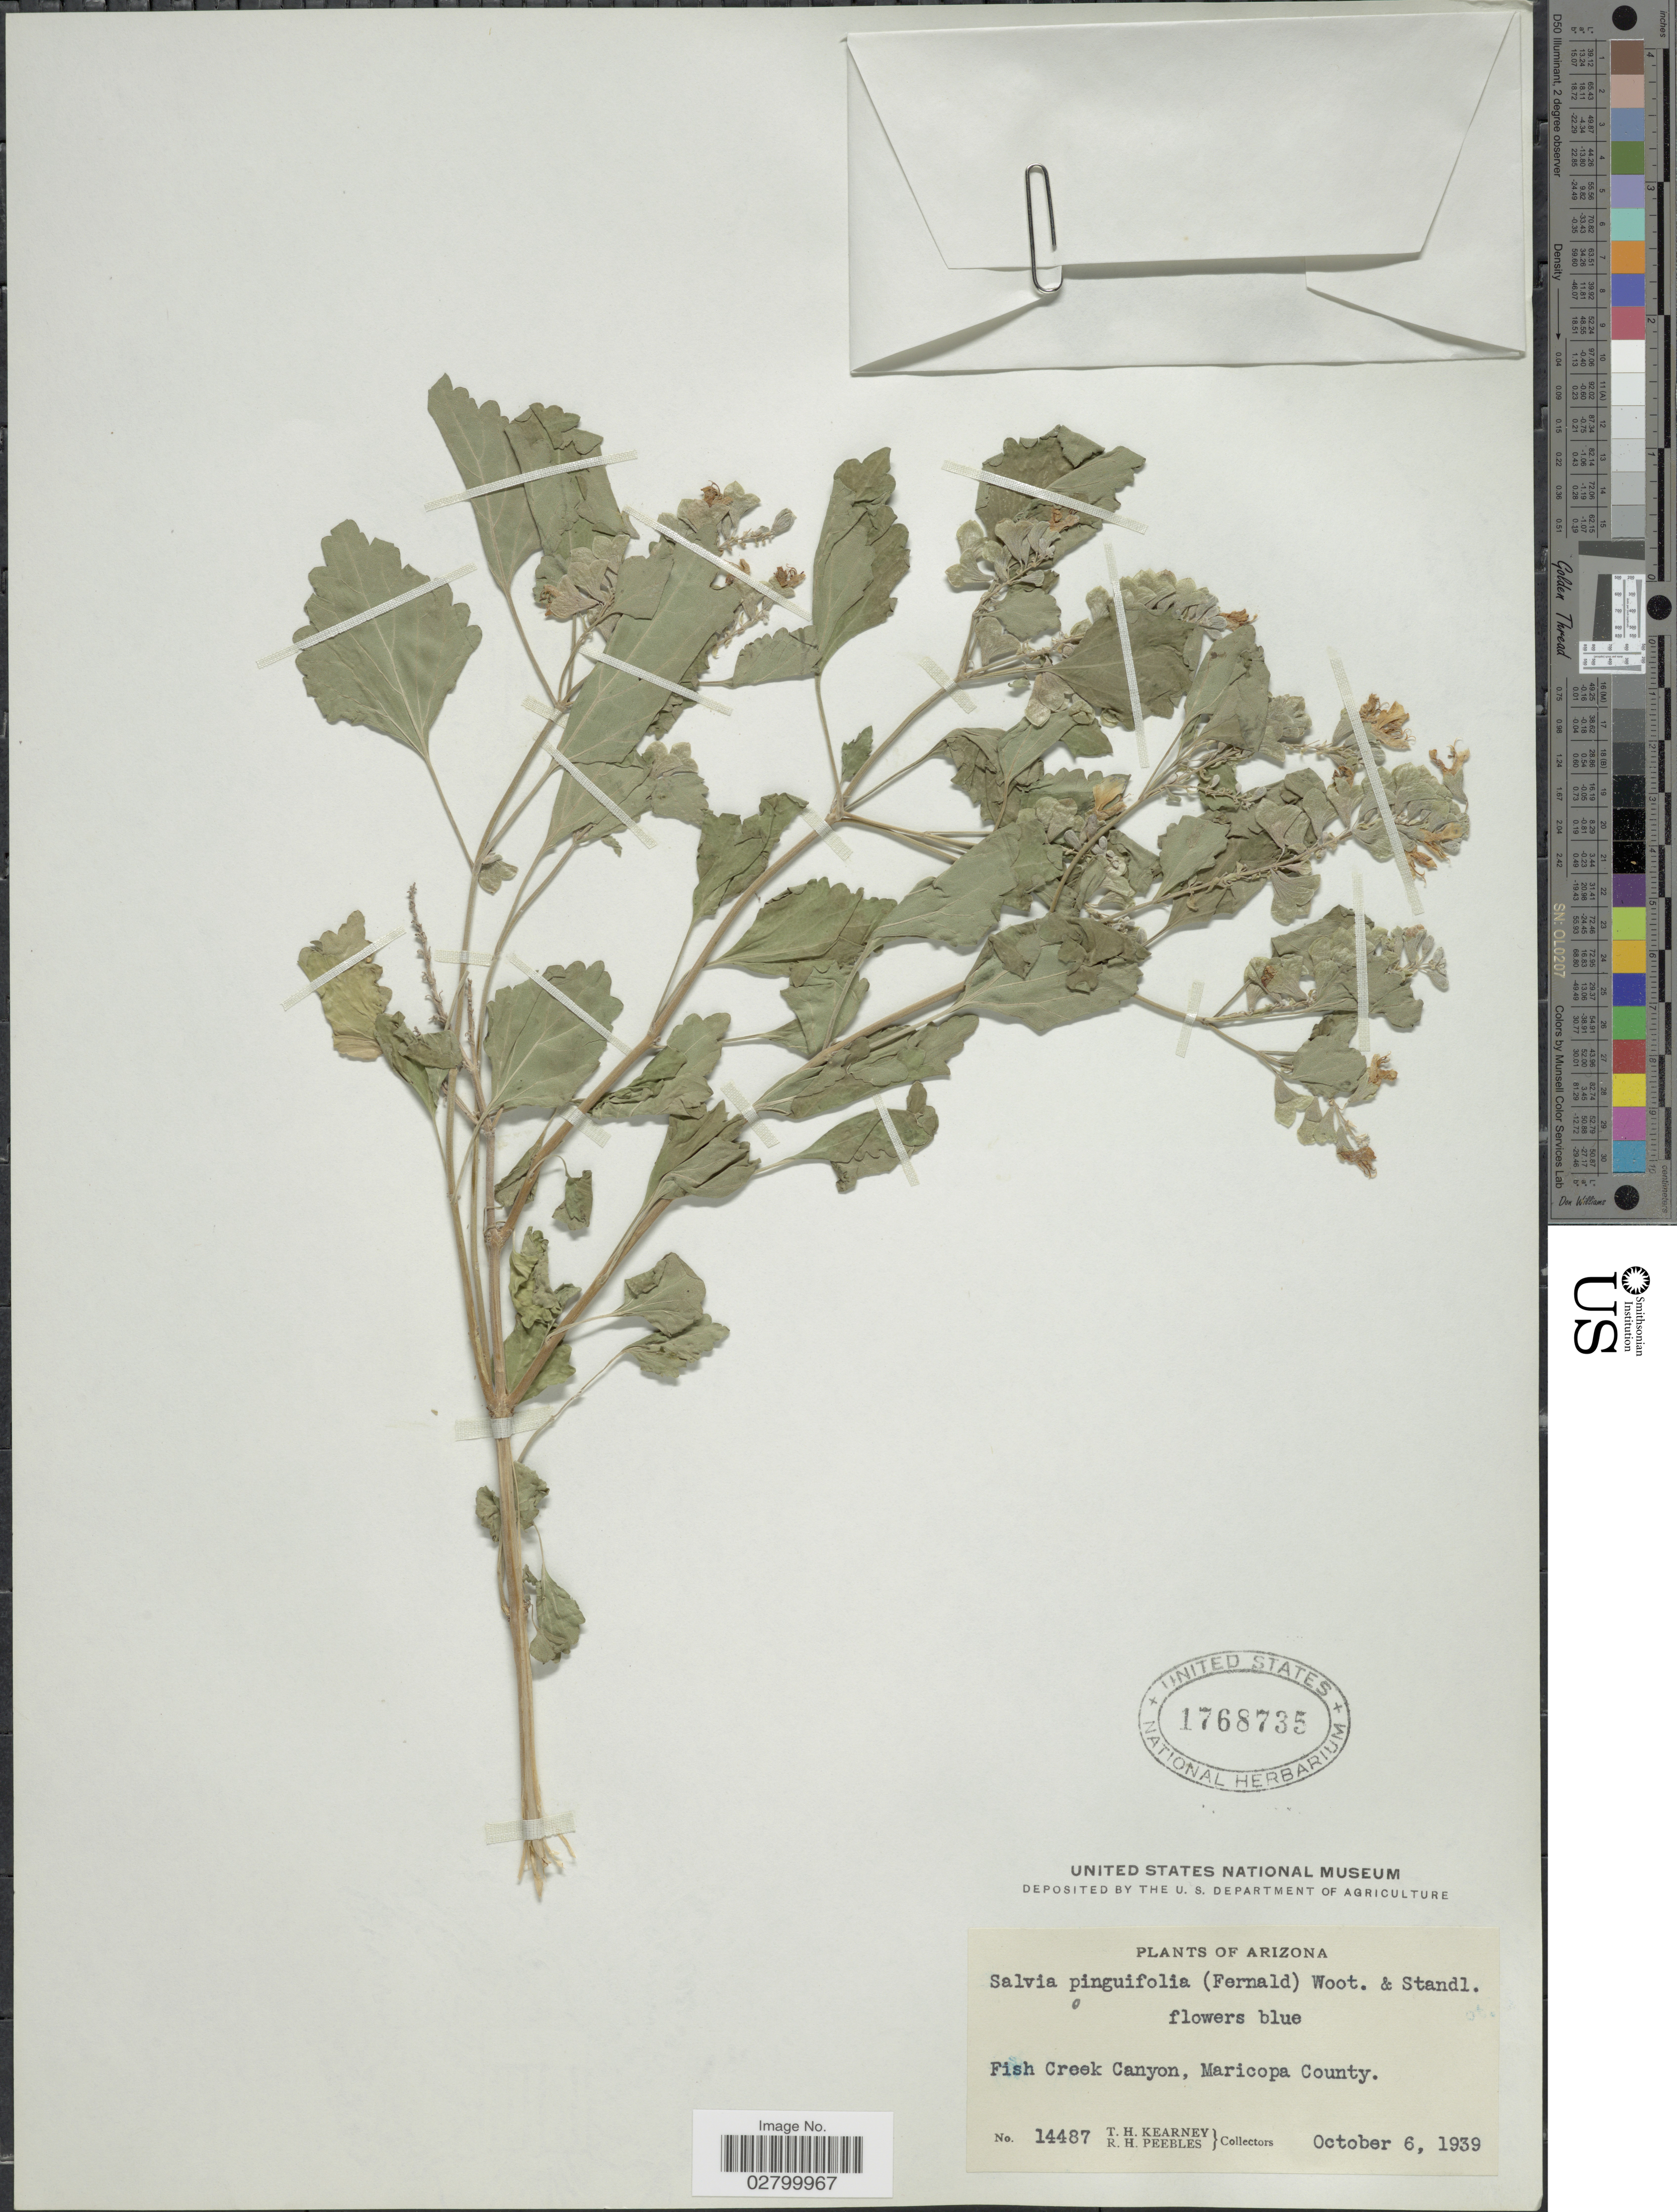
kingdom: Plantae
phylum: Tracheophyta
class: Magnoliopsida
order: Lamiales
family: Lamiaceae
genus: Salvia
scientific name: Salvia pinguifolia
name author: (Fernald) Wooton & Standl.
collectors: T. H. Kearney & R. H. Peebles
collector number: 14487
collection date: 1939-10-06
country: United States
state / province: Arizona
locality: Fish Creek Canyon, Maricopa County.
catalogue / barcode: US 1768735